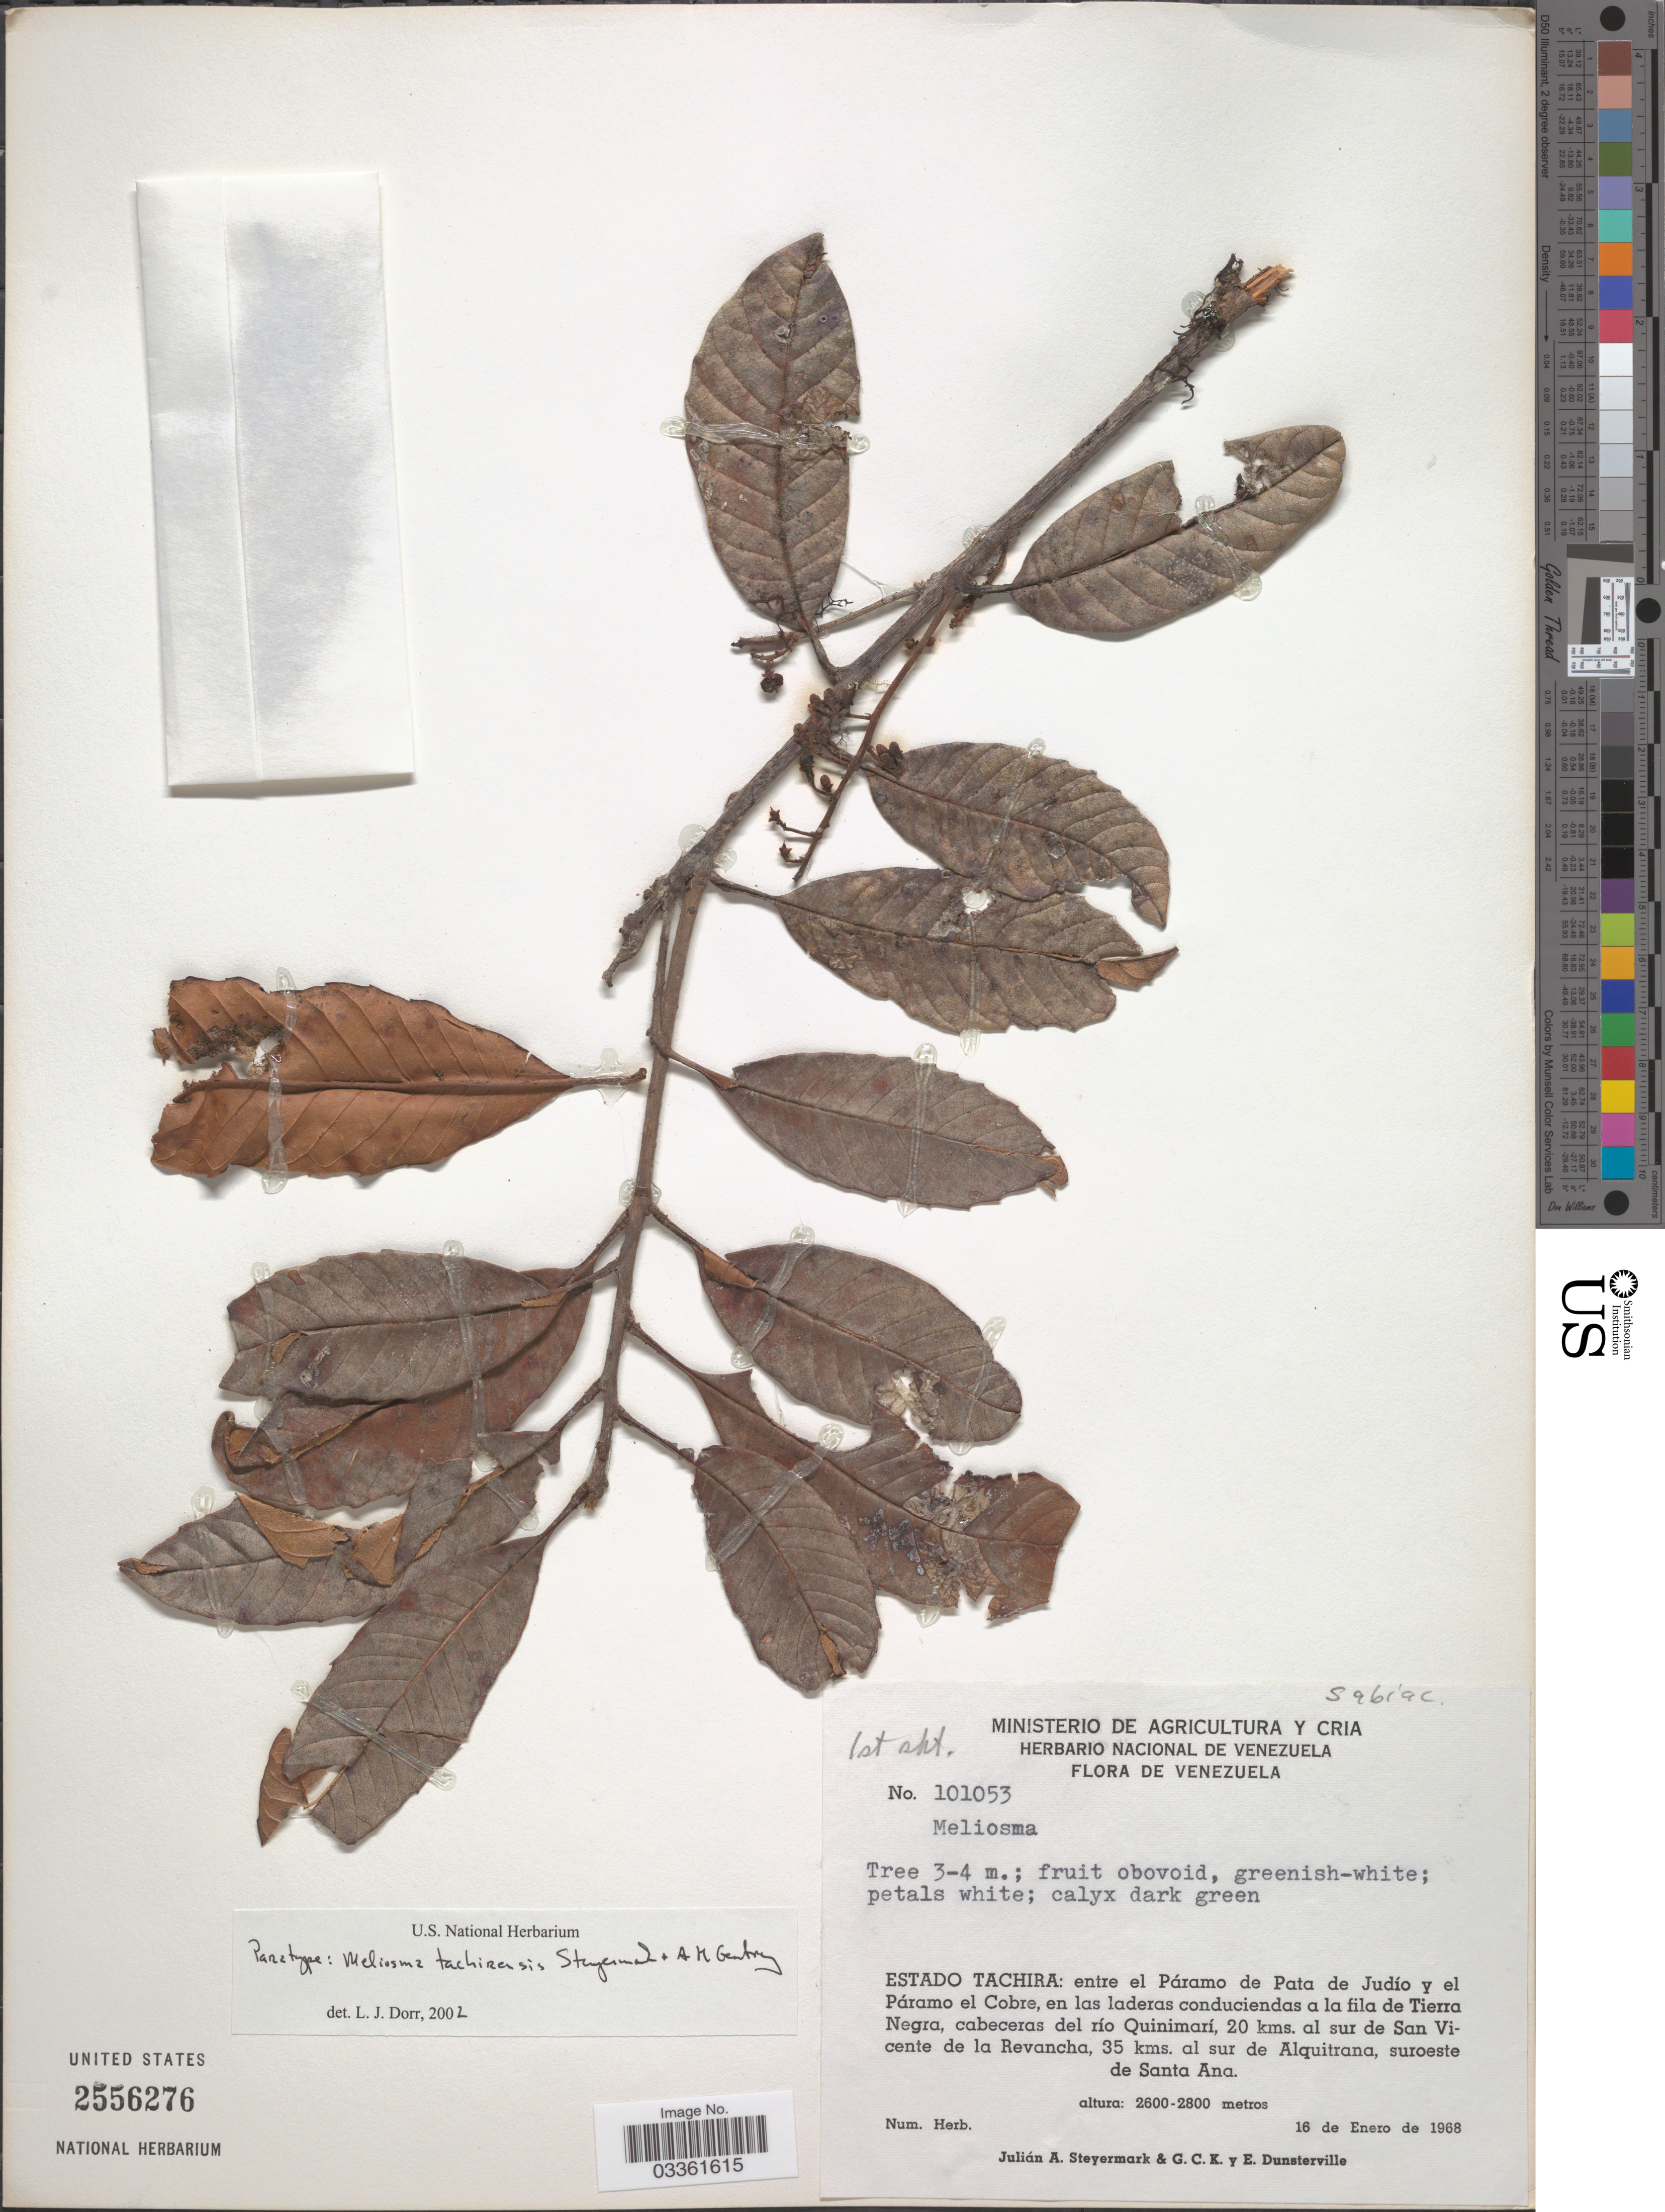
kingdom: Plantae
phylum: Tracheophyta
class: Magnoliopsida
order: Proteales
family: Sabiaceae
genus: Meliosma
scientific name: Meliosma tachirensis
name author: Steyerm. & A.H. Gentry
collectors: J. Steyermark, G. C. K. Dunsterville & E. Dunsterville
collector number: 101053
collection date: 1968-01-16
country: Venezuela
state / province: Tachira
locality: Entre el Páramo de Pata de Judío y el Páramo el Cobre, en las laderas conduciendas a la fila de Tierra Negra, cabeceras del río Quinimarí, 20 kms. al sur de San Vicente de la Revancha, 35 kms. al sur de Alquitrana, suroeste de Santa Ana.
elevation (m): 2600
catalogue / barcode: US 2556276